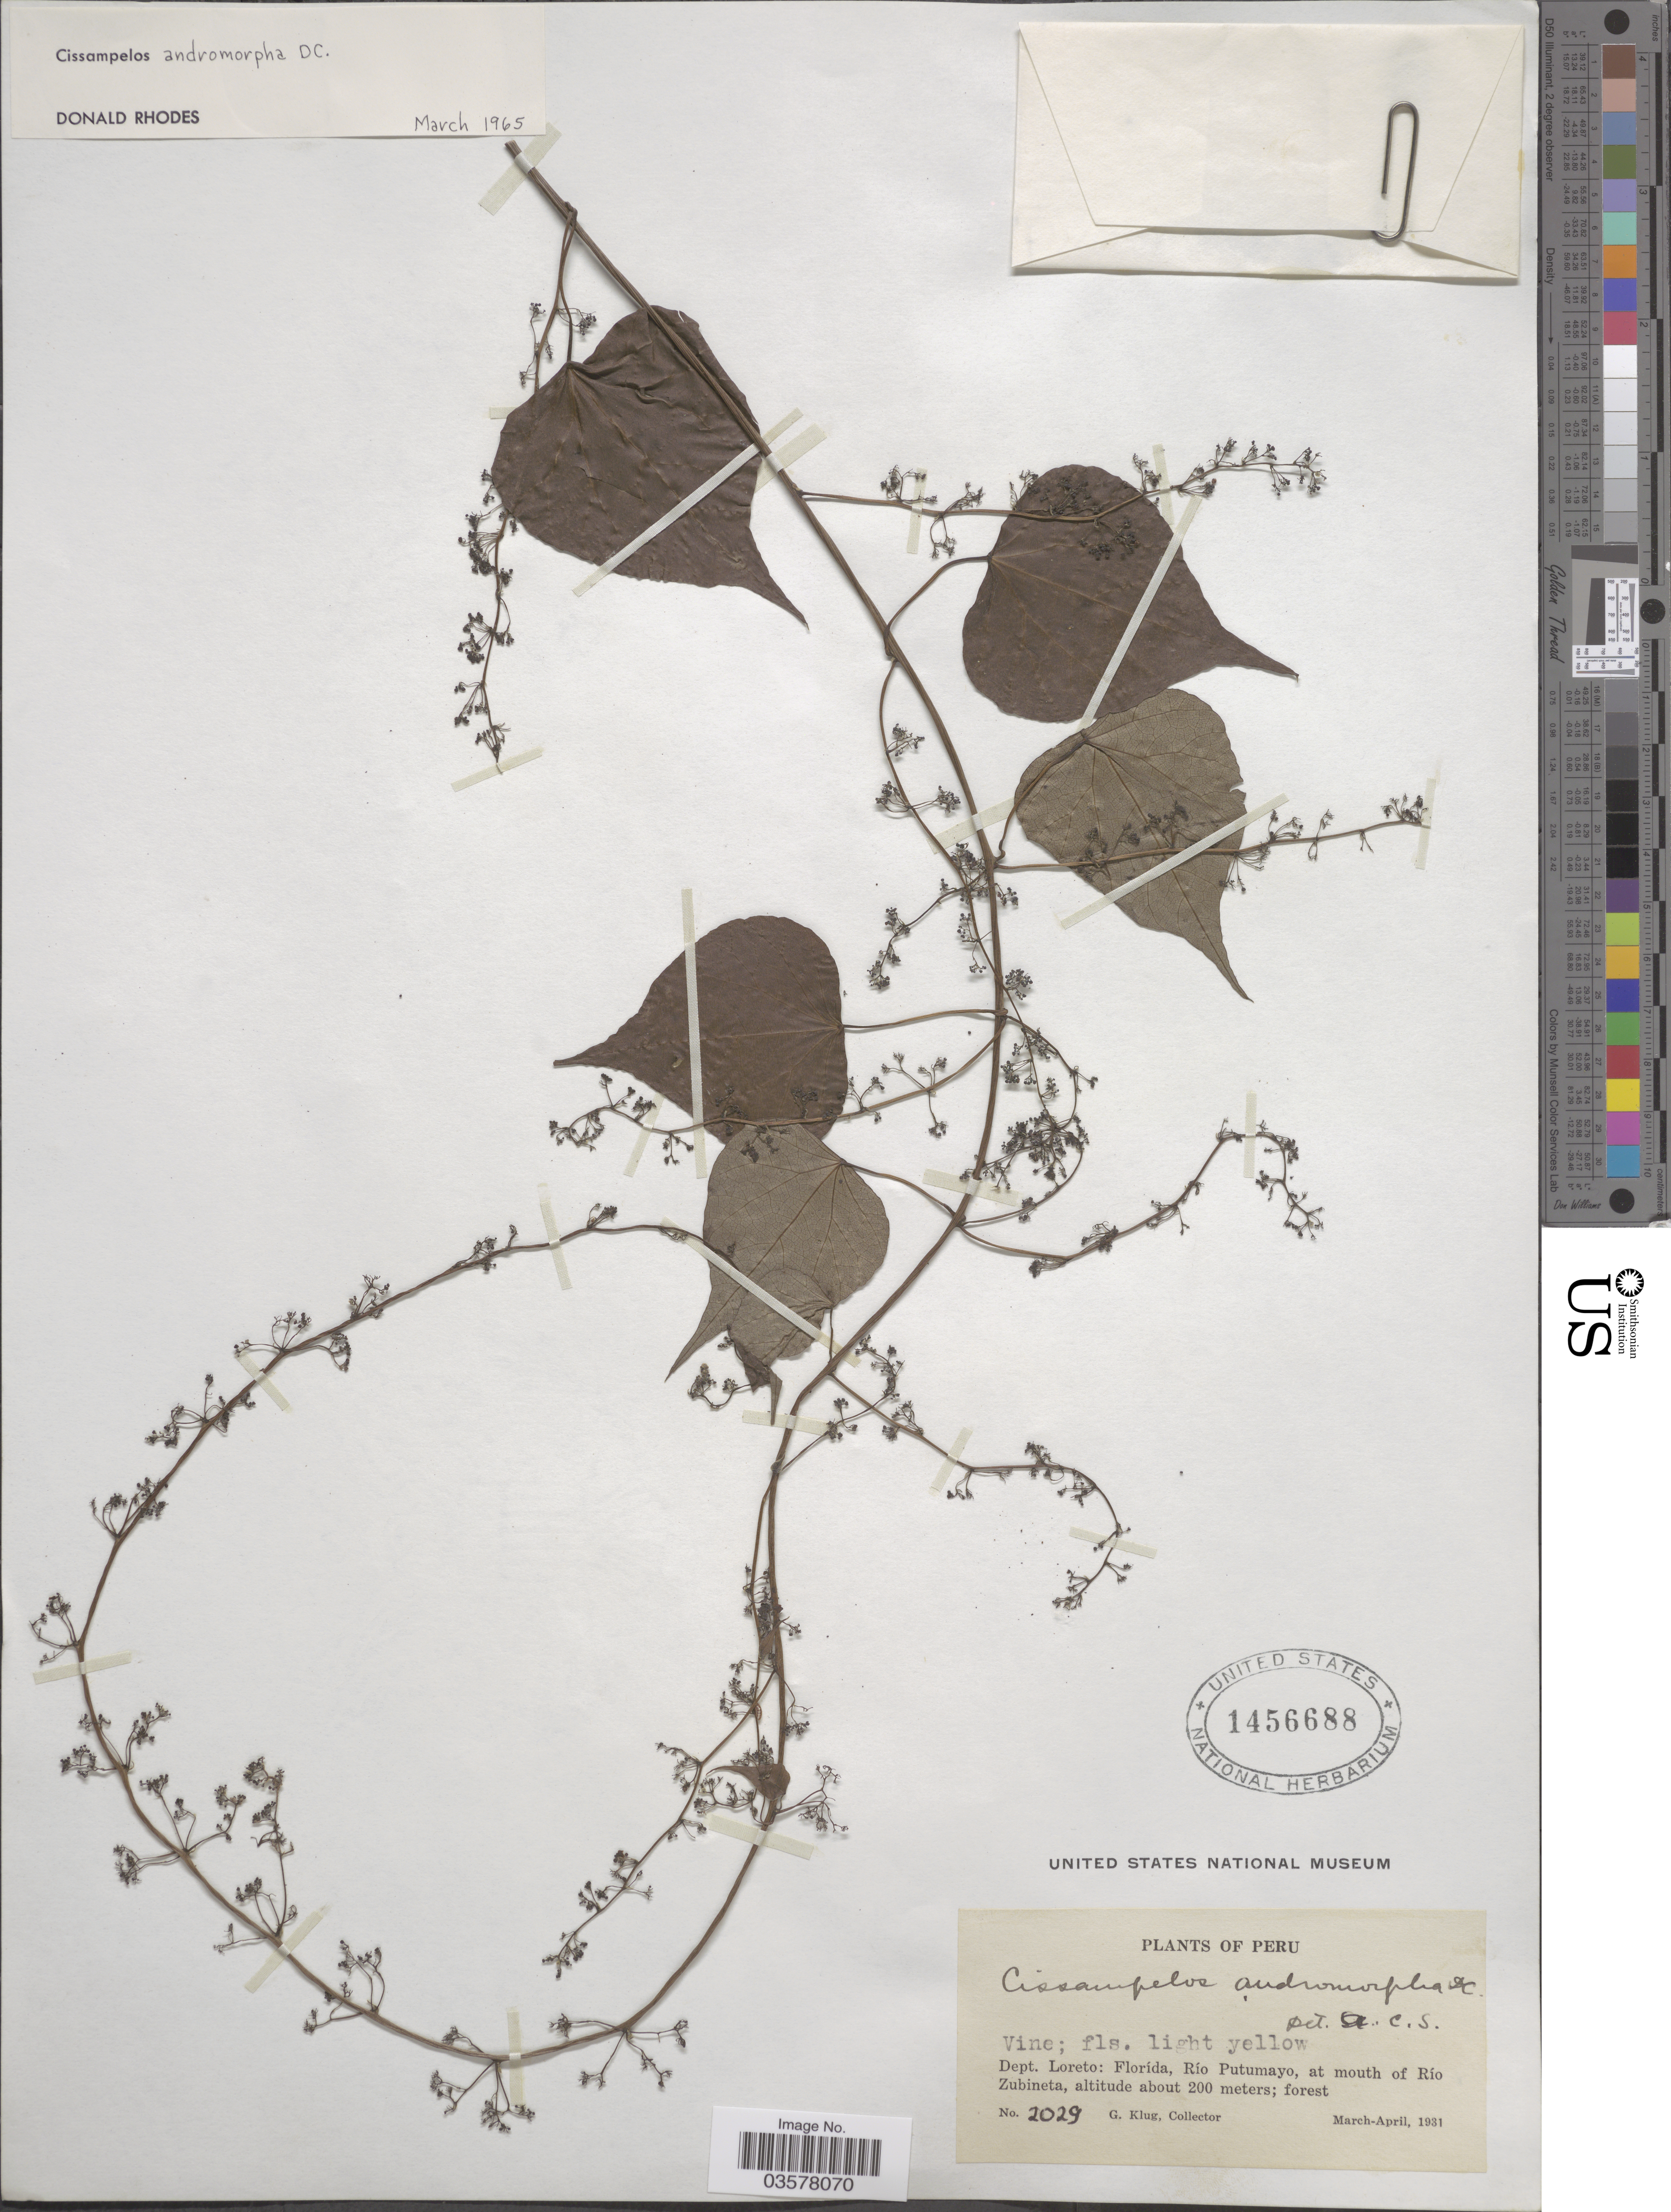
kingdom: Plantae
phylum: Tracheophyta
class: Magnoliopsida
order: Ranunculales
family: Menispermaceae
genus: Cissampelos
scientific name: Cissampelos andromorpha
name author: DC.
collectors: G. Klug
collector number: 2029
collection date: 1931-03/1931-04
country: Peru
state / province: Loreto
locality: Dept. Loreto: Florída, Río Putumayo, at mouth of Río Zubineta.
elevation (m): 200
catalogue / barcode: US 1456688